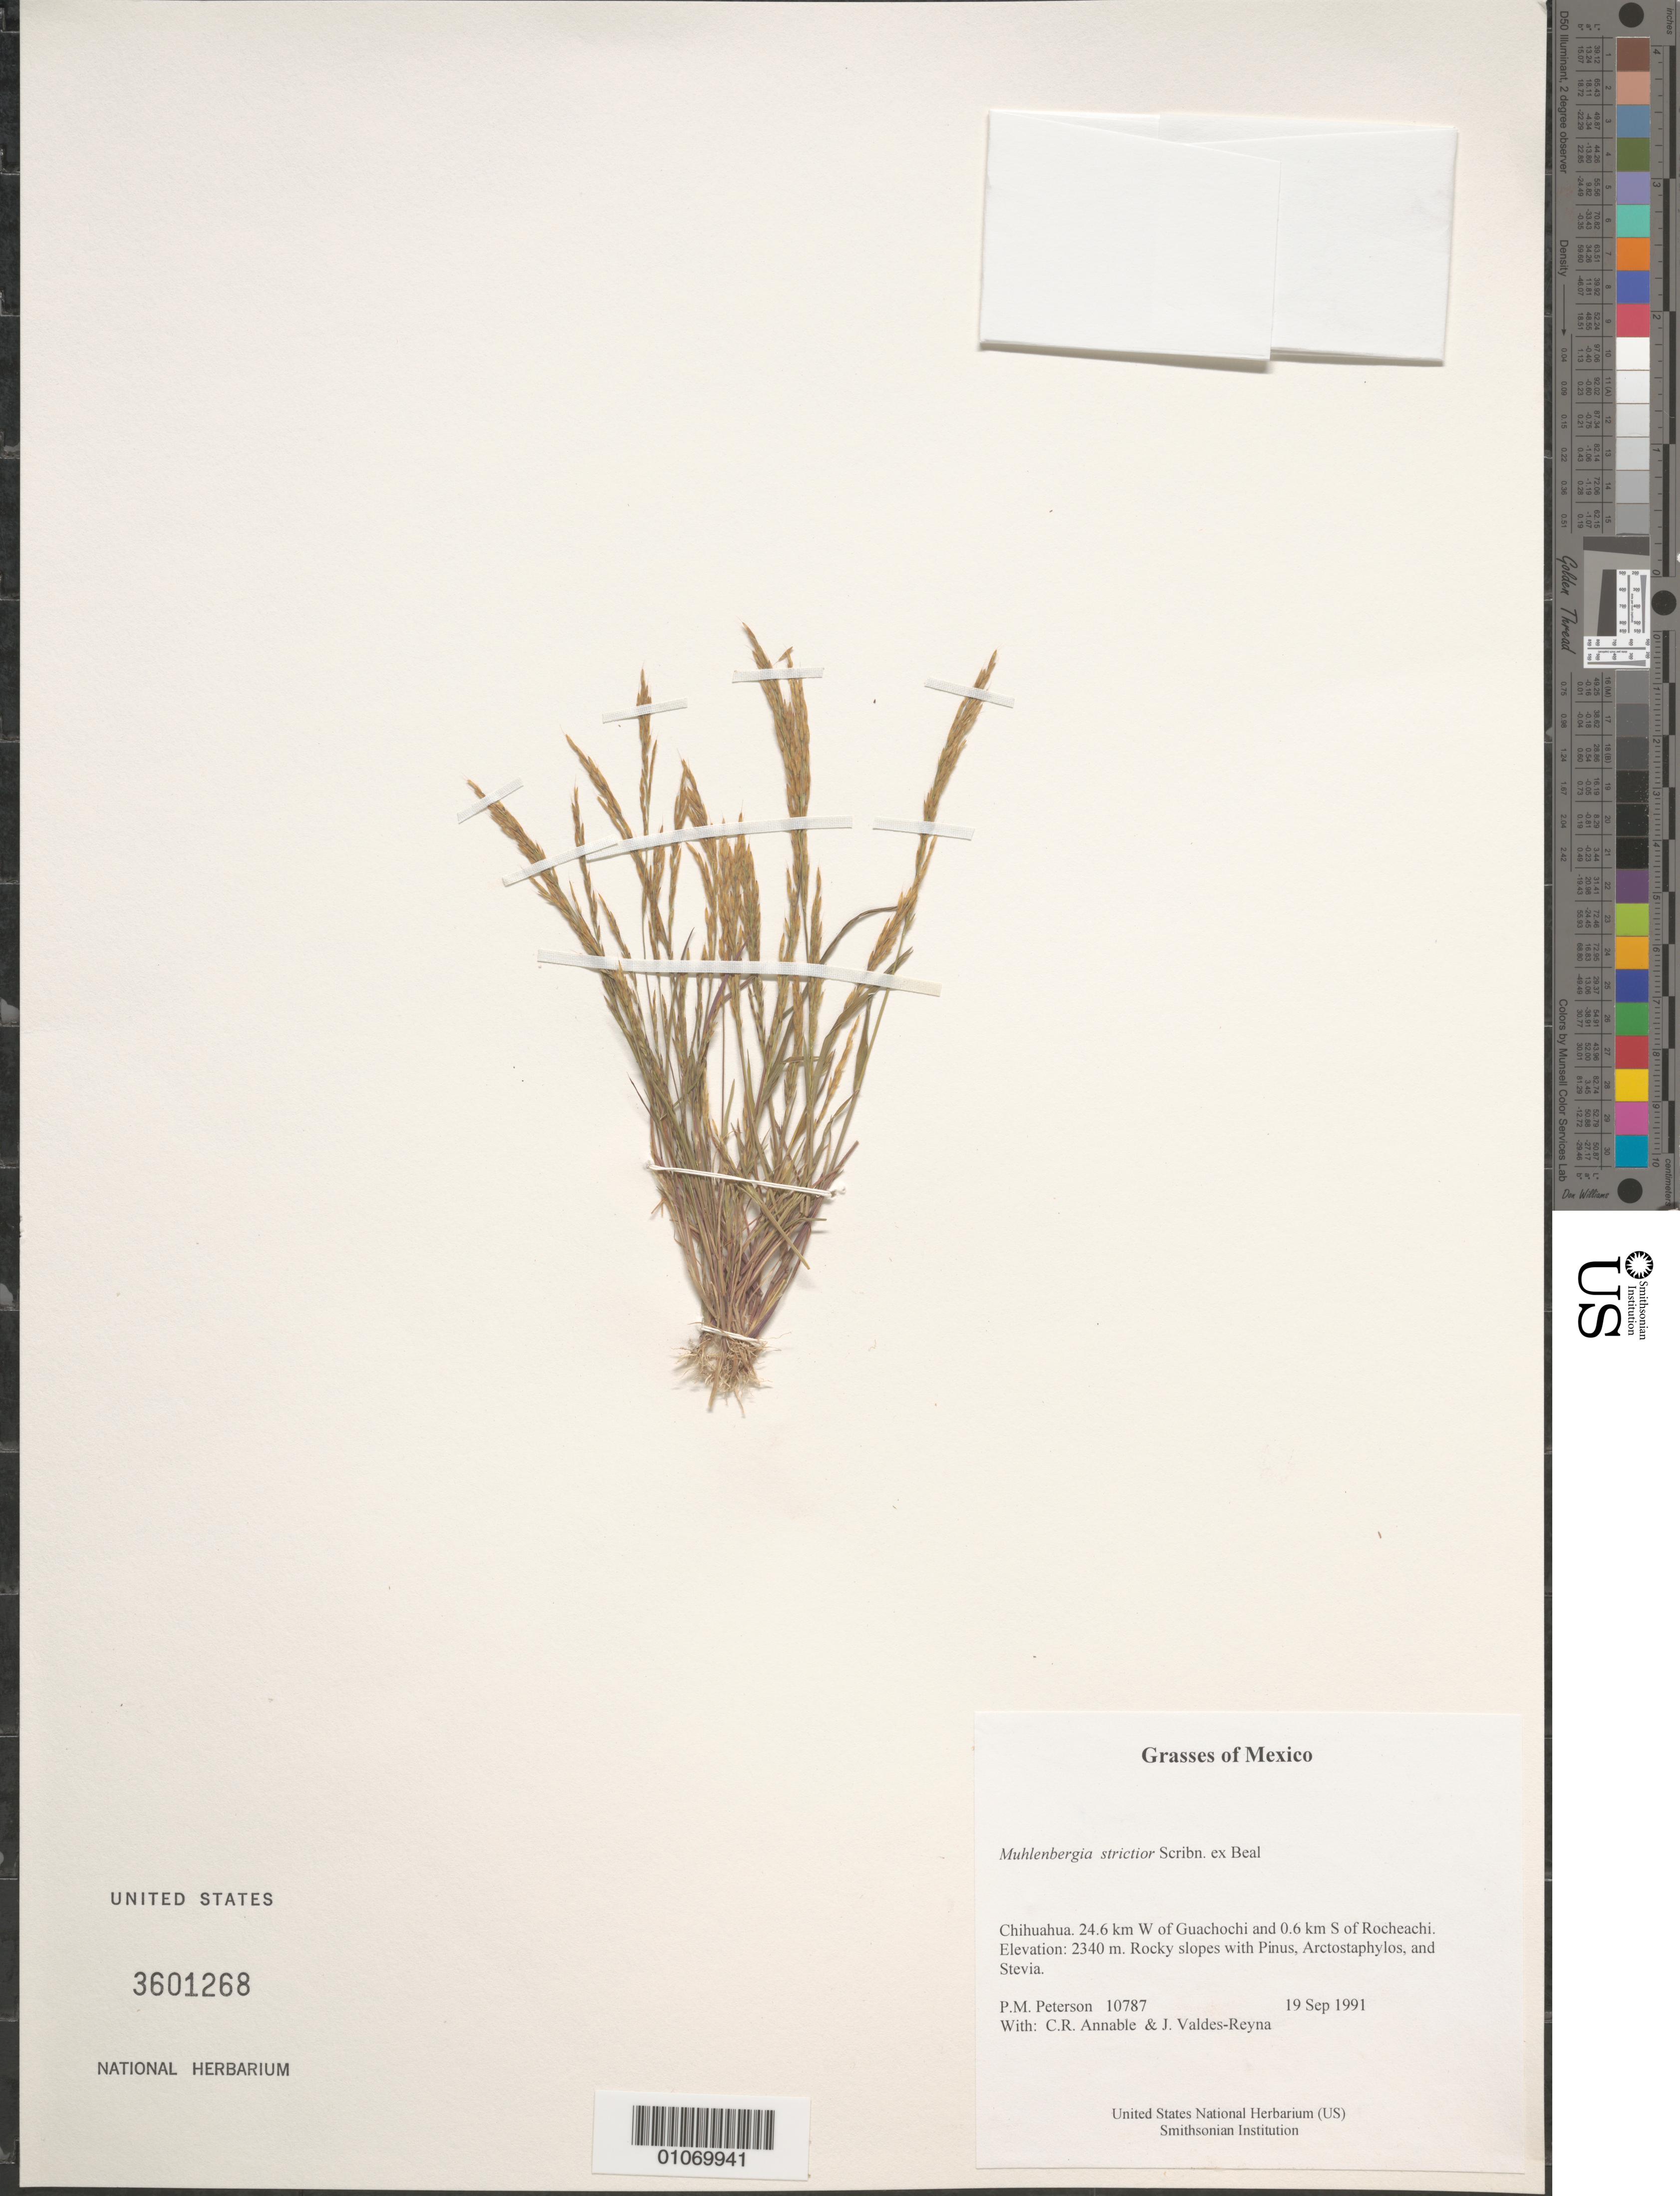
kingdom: Plantae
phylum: Tracheophyta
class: Liliopsida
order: Poales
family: Poaceae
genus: Muhlenbergia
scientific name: Muhlenbergia strictior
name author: Scribn. ex W.J. Beal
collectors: P. M. Peterson, C. R. Annable & J. Valdés-Reyna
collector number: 10787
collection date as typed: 19 Sep 1991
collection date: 1991-09-19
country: Mexico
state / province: Chihuahua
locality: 24.6 km W of Guachochi and 0.6 km S of Rocheachi.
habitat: Rocky slopes with Pinus, Arctostaphylos, and Stevia.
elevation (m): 2340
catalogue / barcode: US 3601268